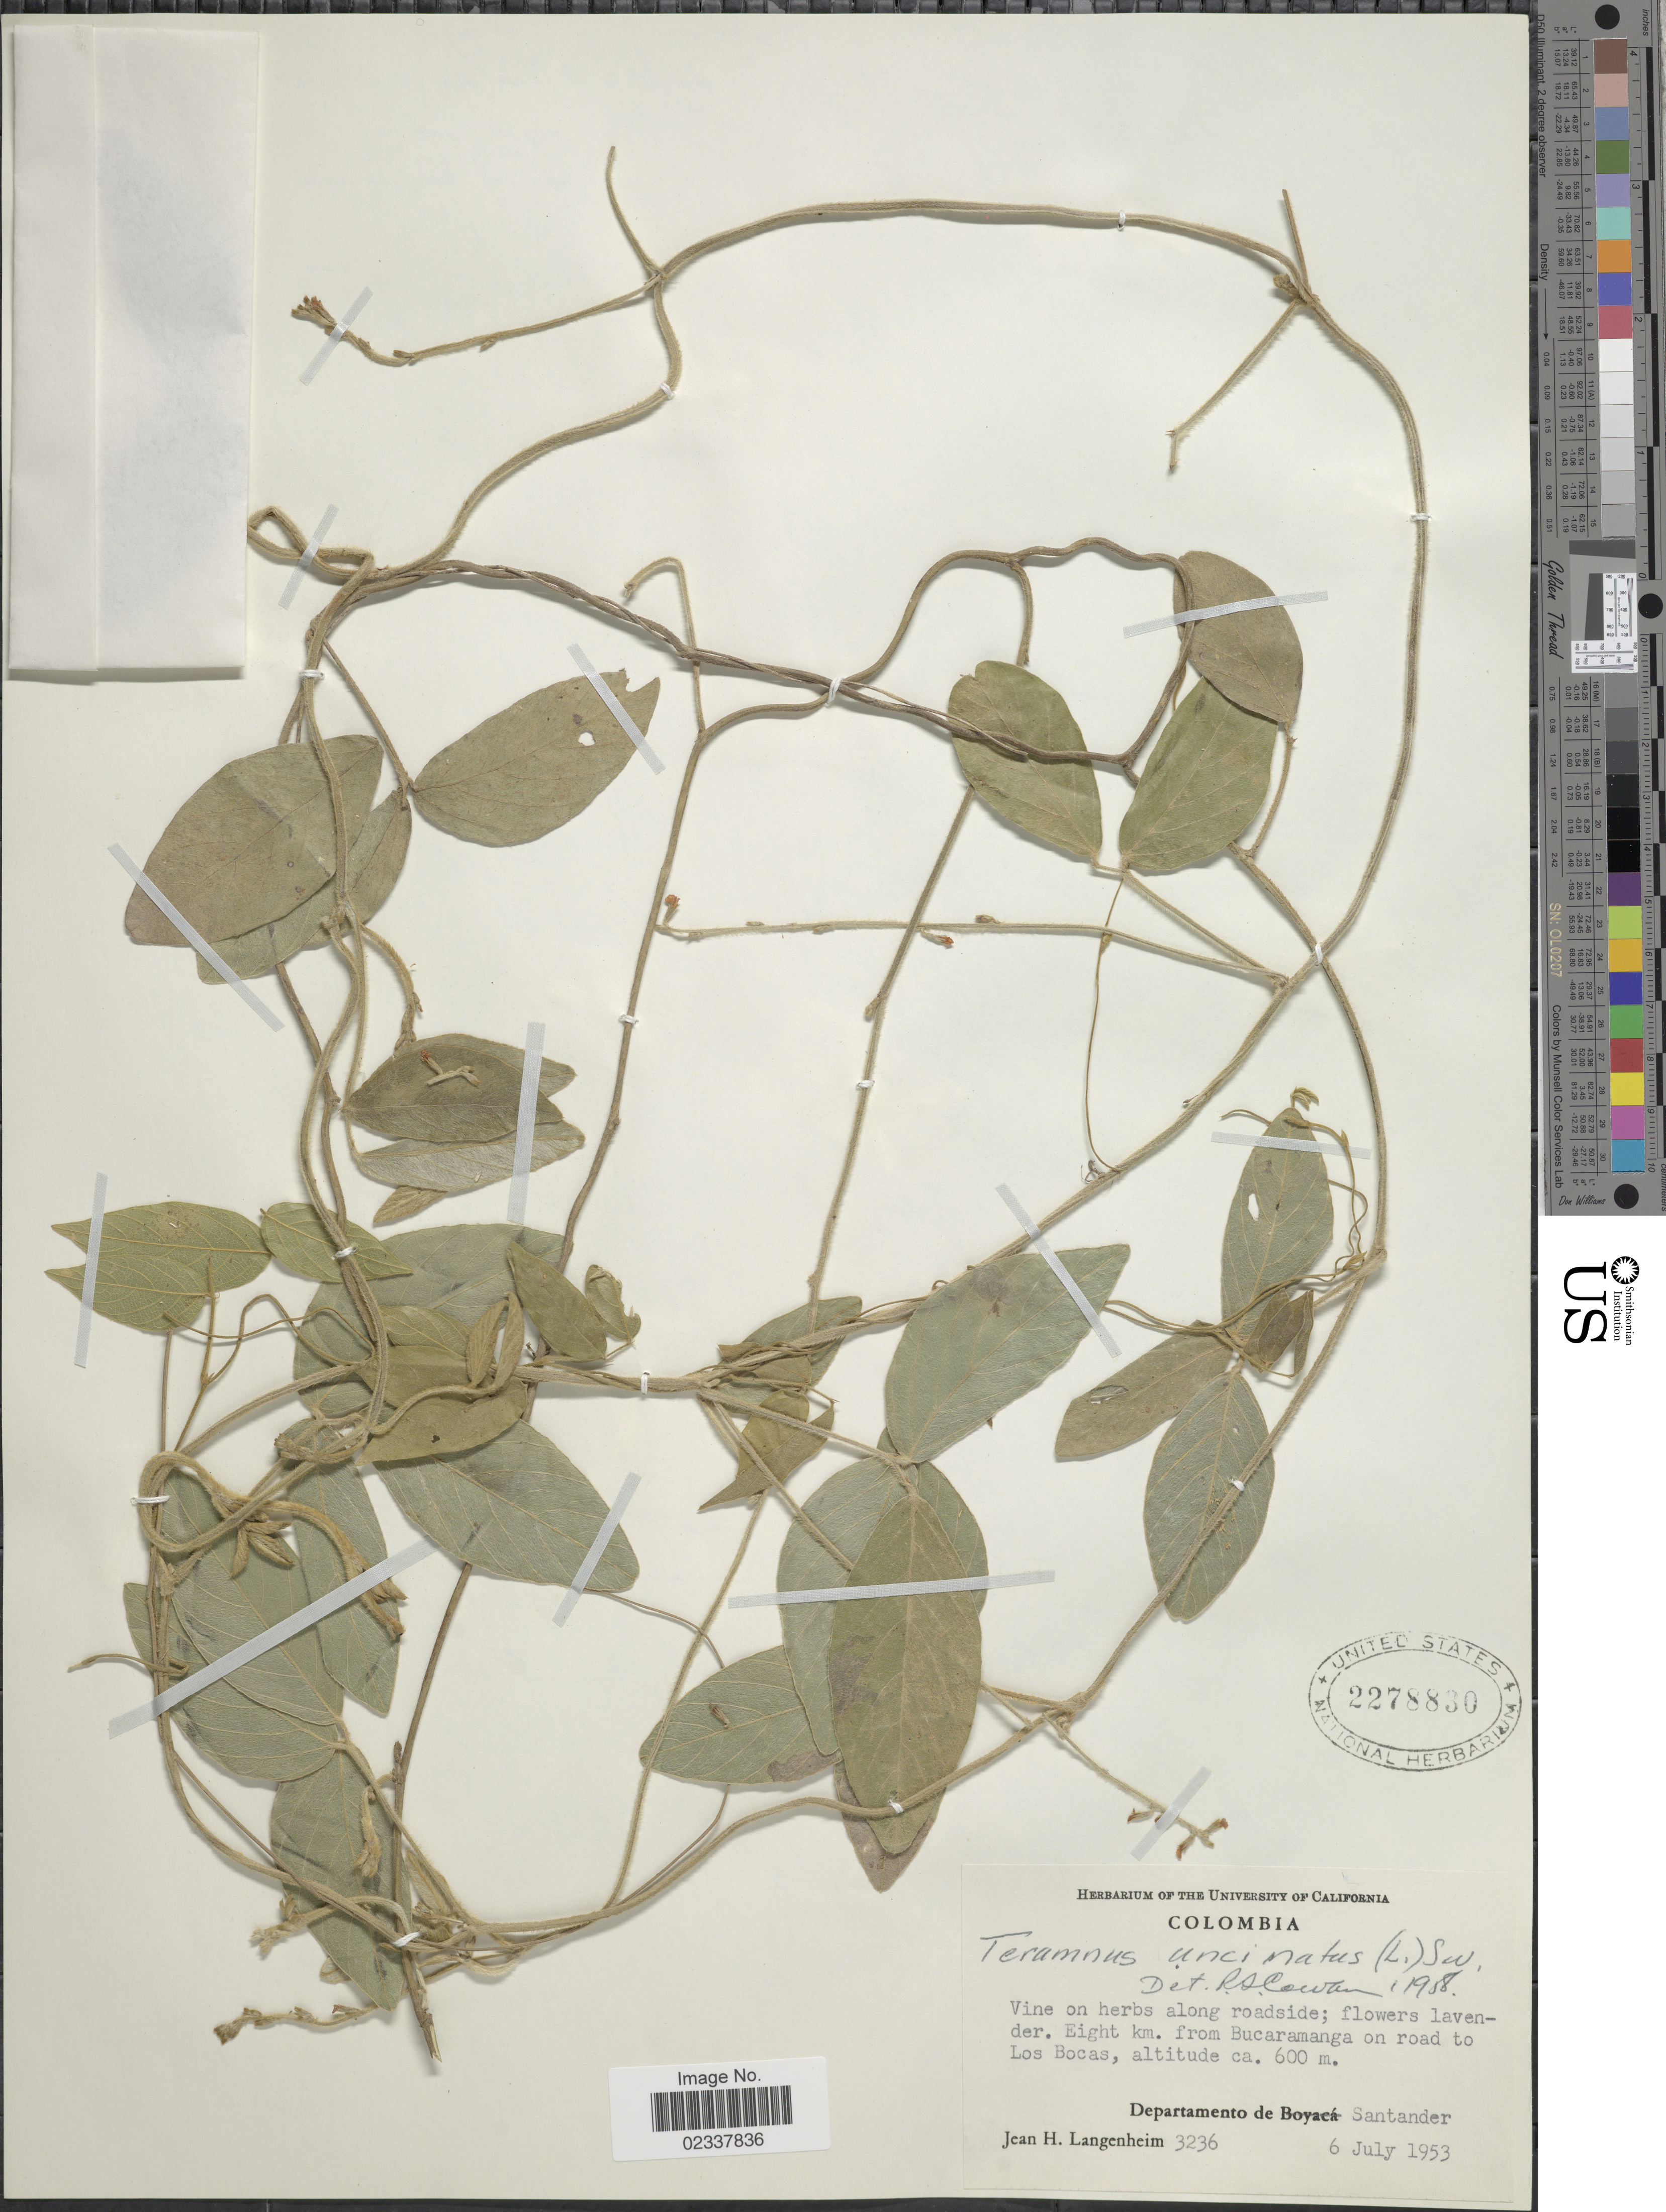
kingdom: Plantae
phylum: Tracheophyta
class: Magnoliopsida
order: Fabales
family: Fabaceae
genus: Teramnus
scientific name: Teramnus uncinatus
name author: (L.) Sw.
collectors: J. H. Langenheim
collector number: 3236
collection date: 1953-07-06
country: Colombia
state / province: Santander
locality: Eight km from Bucaramanga on road to Los Bocas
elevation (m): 600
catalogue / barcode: US 2278830